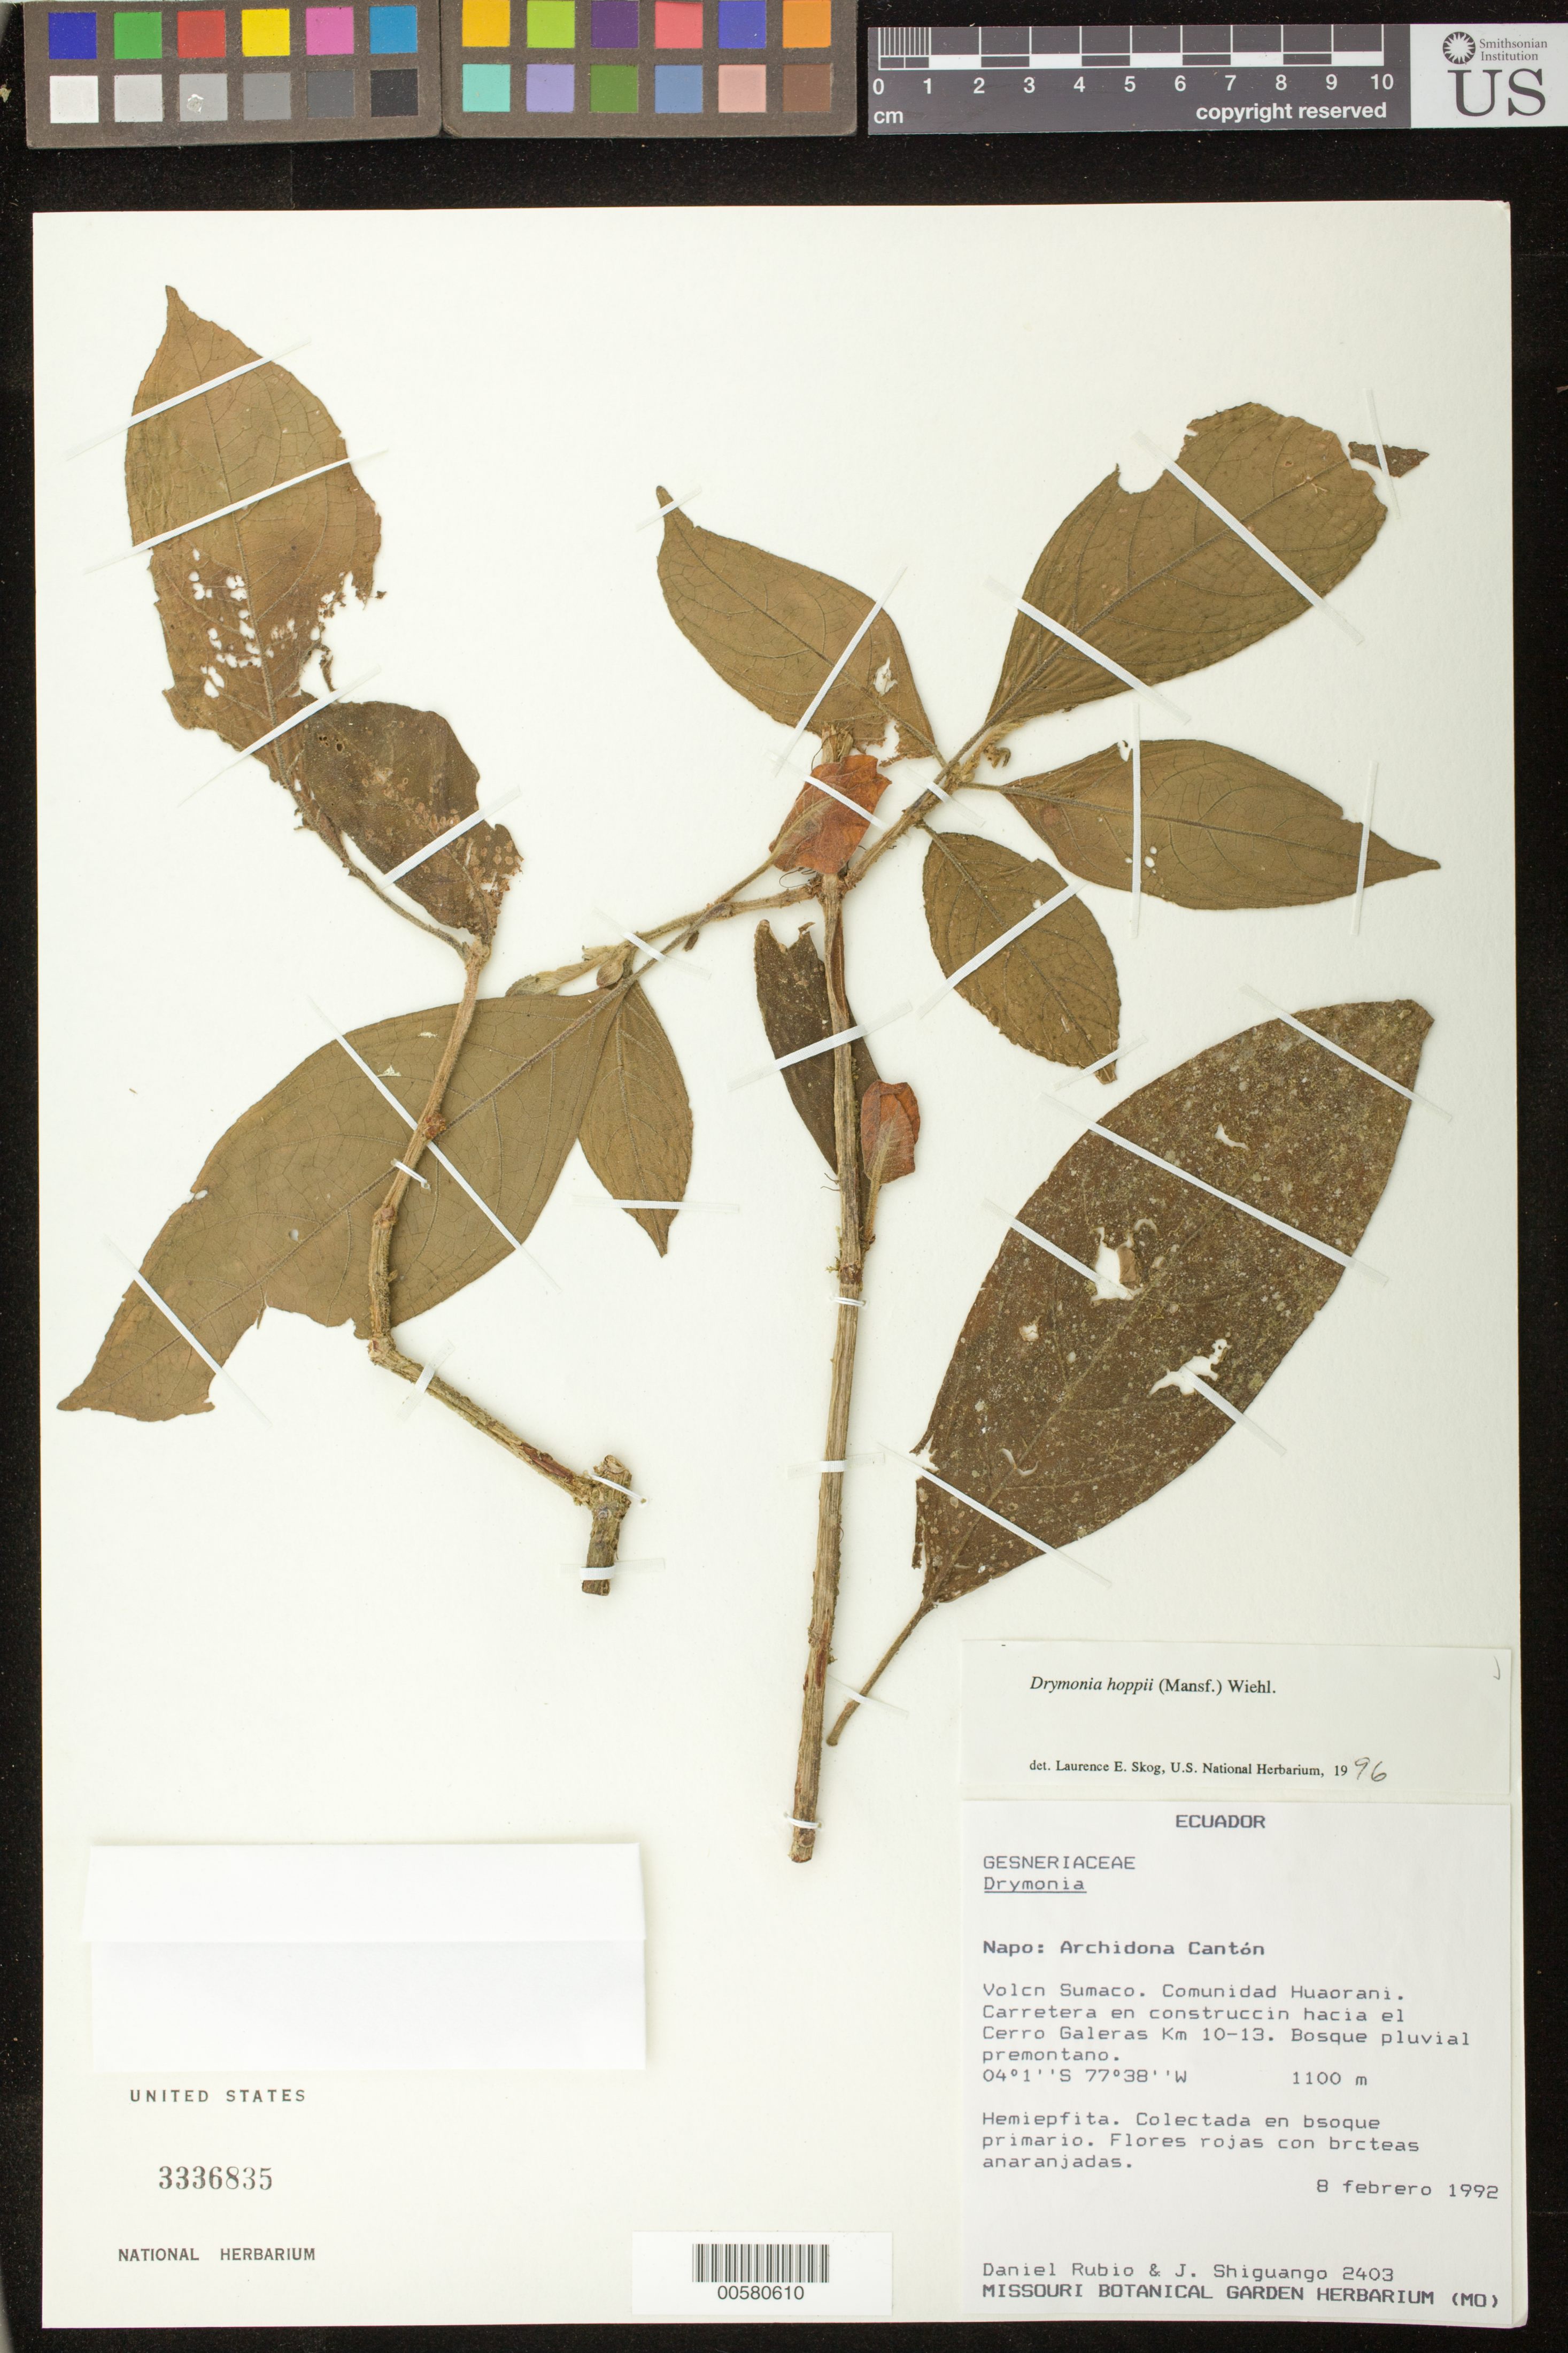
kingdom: Plantae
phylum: Tracheophyta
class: Magnoliopsida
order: Lamiales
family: Gesneriaceae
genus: Drymonia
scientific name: Drymonia hoppii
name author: (Mansf.) Wiehler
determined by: Skog, Laurence E.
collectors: D. Rubio & J. Shiguango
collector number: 2403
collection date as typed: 08 Feb 1992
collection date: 1992-02-08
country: Ecuador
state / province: Napo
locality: Archidona Cantón: Volcán Sumaco, comunidad Huarani; carretera en construcción hacia el Cerro Galeras Km 10-13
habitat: Bosque pluvial premontano; en bosque primario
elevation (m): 1100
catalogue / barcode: US 3336835